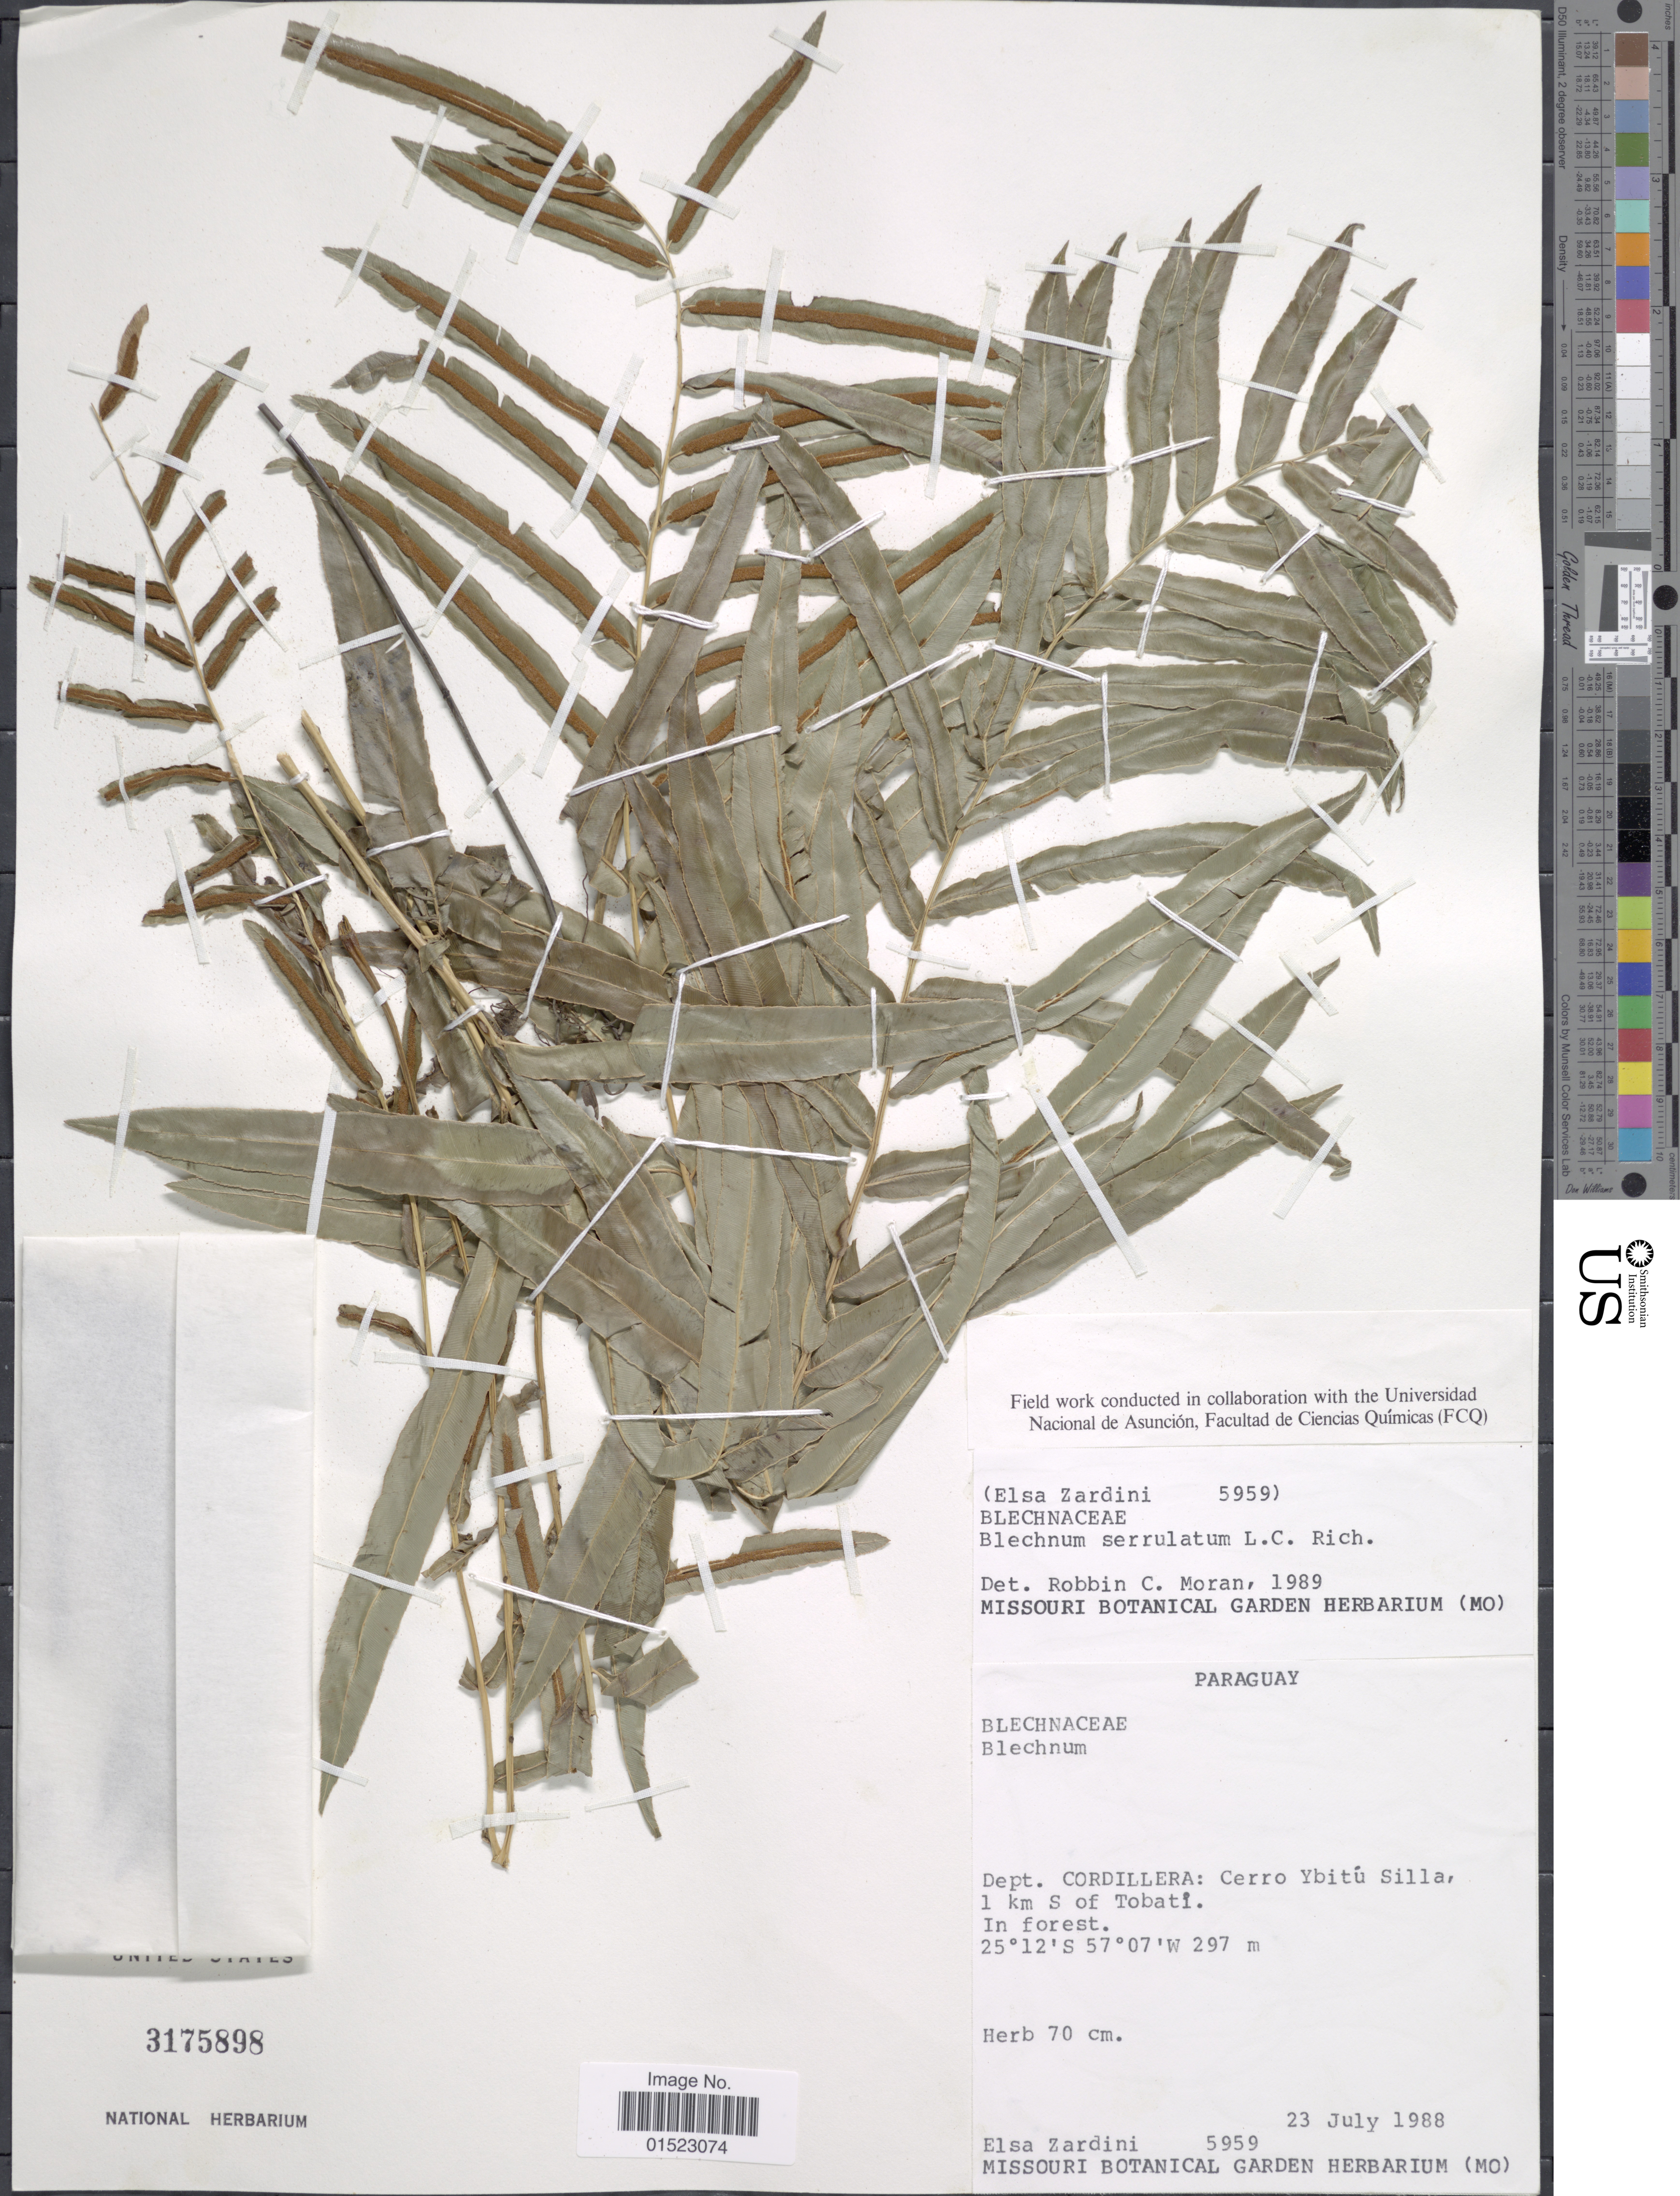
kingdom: Plantae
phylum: Tracheophyta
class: Polypodiopsida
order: Polypodiales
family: Blechnaceae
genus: Telmatoblechnum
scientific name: Telmatoblechnum serrulatum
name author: (Rich.) Perrie et al.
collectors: E. M. Zardini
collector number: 5959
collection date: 1988-07-23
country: Paraguay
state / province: Cordillera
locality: Cerro Ybitú Silla, 1 km S of Tobati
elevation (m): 297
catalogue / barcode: US 3175898